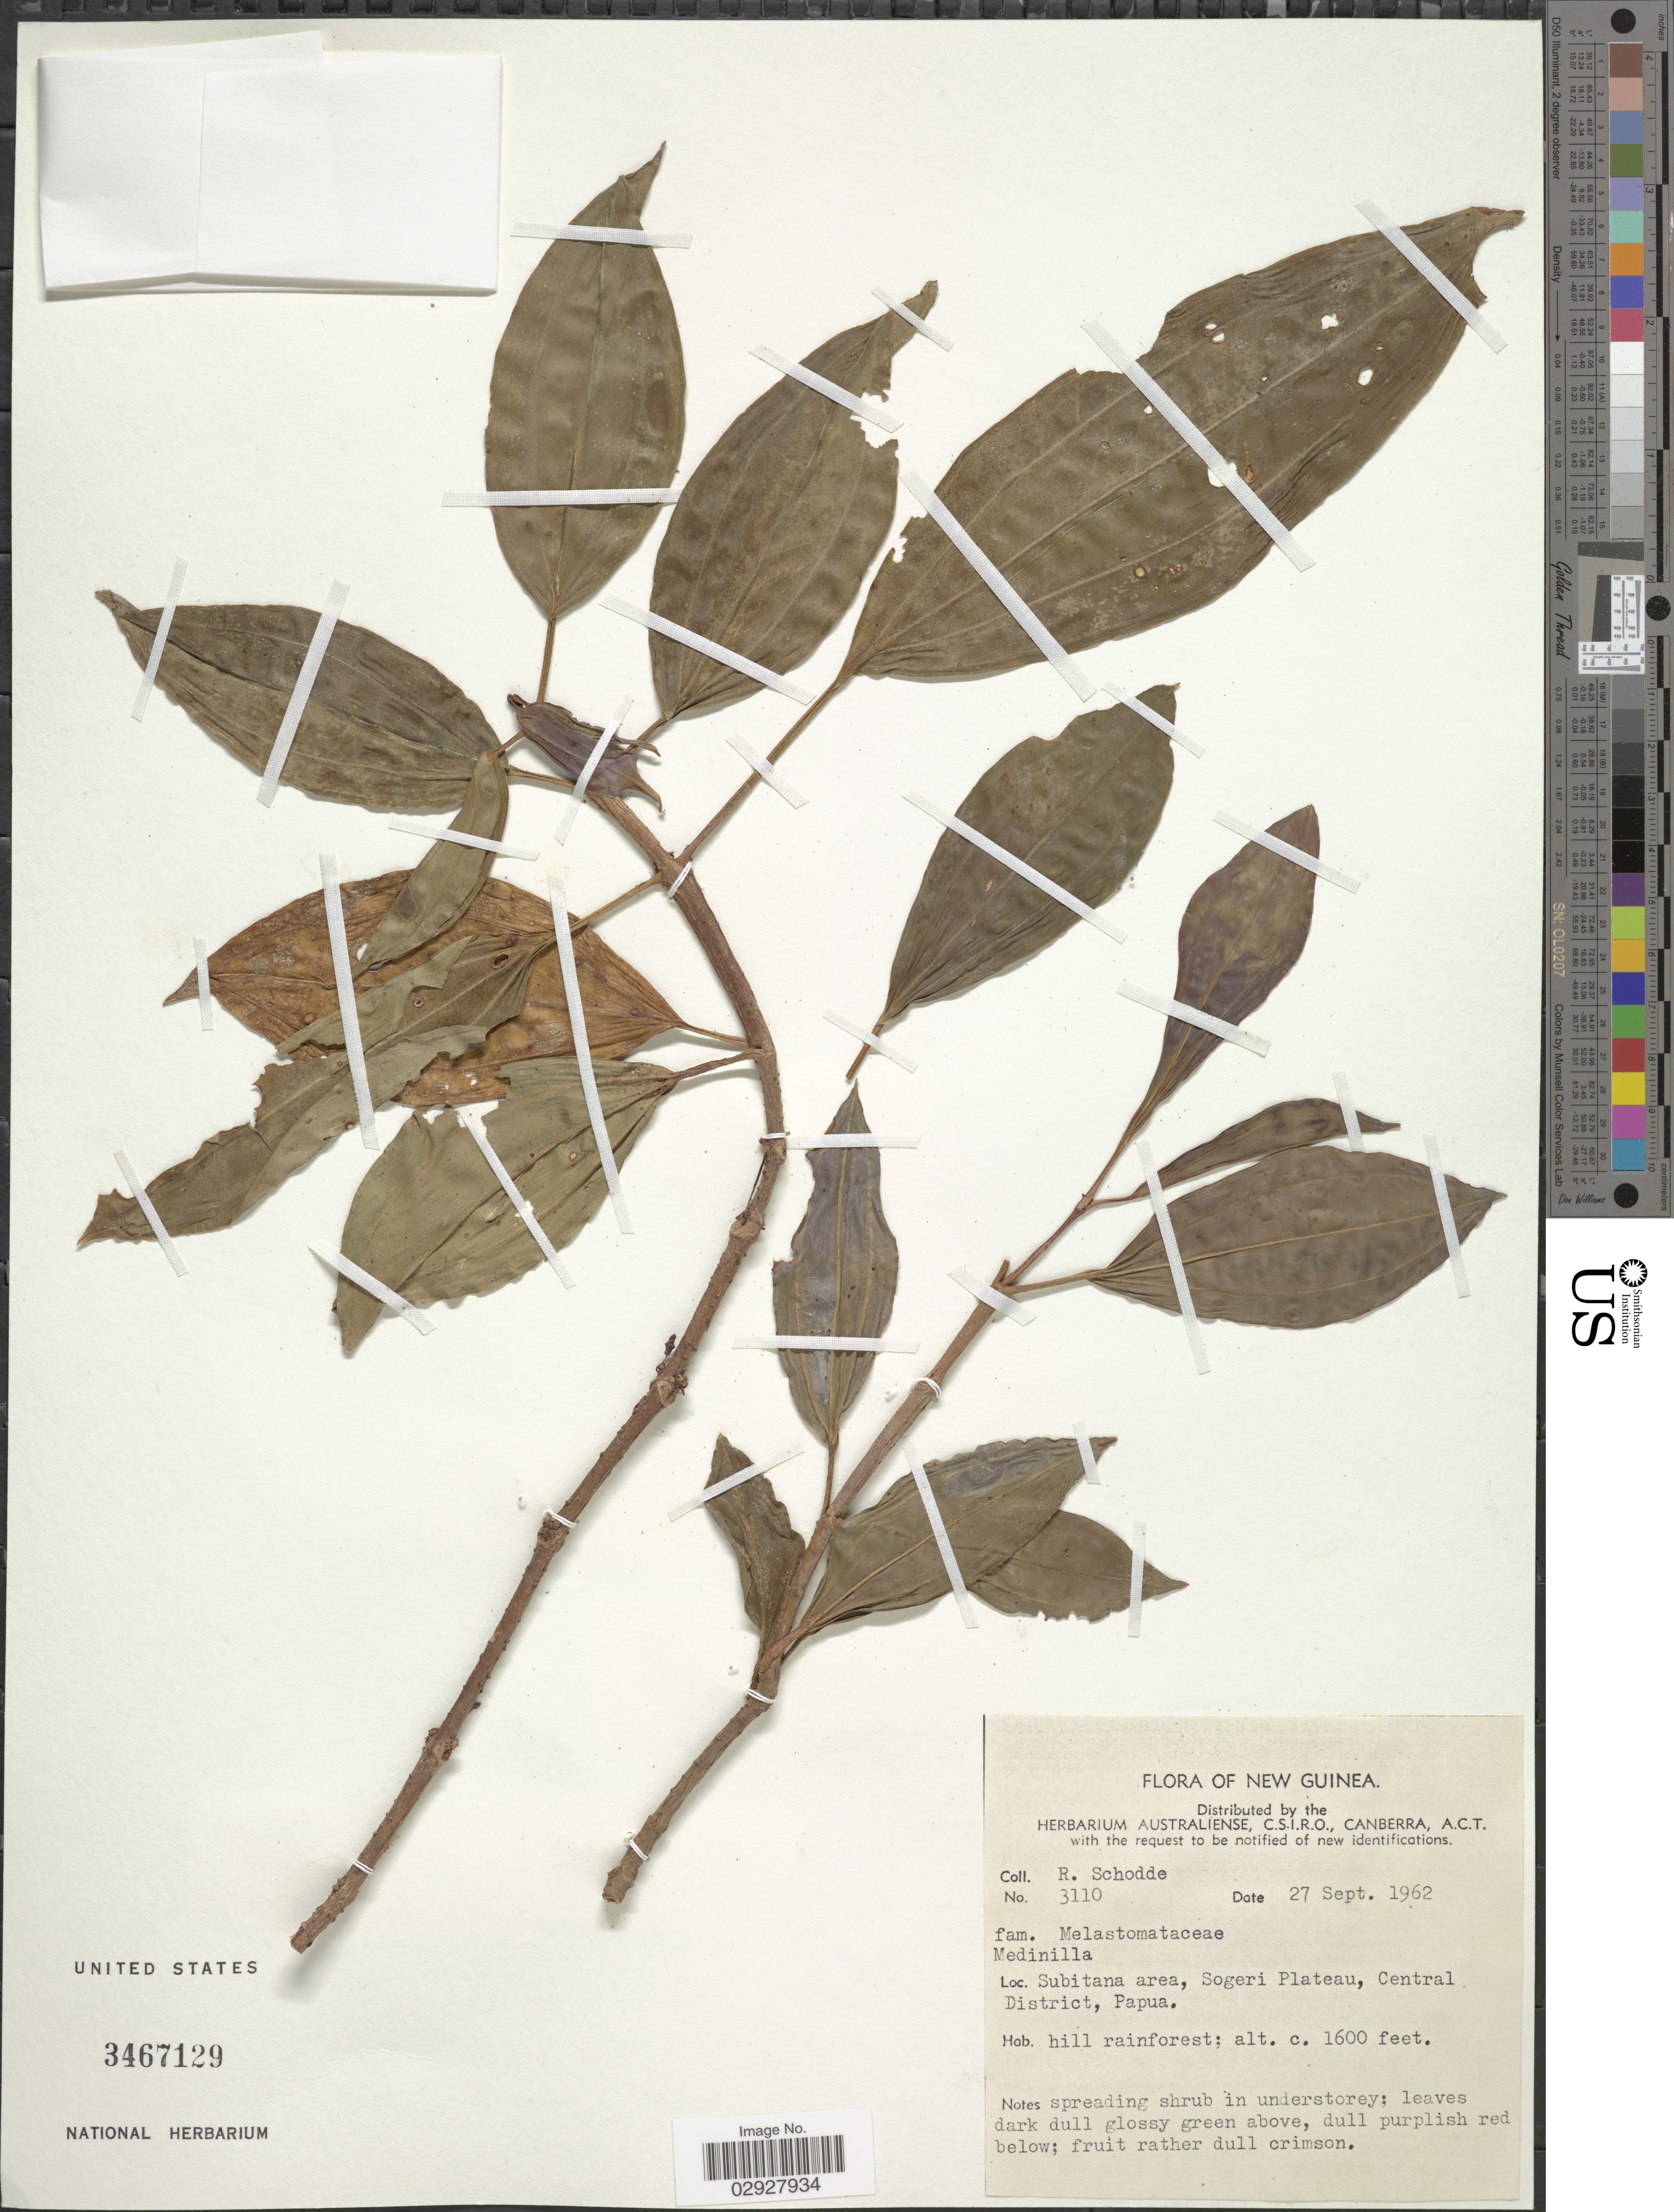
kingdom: Plantae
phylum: Tracheophyta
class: Magnoliopsida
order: Myrtales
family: Melastomataceae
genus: Medinilla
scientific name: Medinilla sp.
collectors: R. Schodde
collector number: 3110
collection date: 1962-09-27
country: Papua New Guinea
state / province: Central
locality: Subitana area, Sogeri Plateau, Central District, Papua.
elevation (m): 488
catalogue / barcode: US 3467129